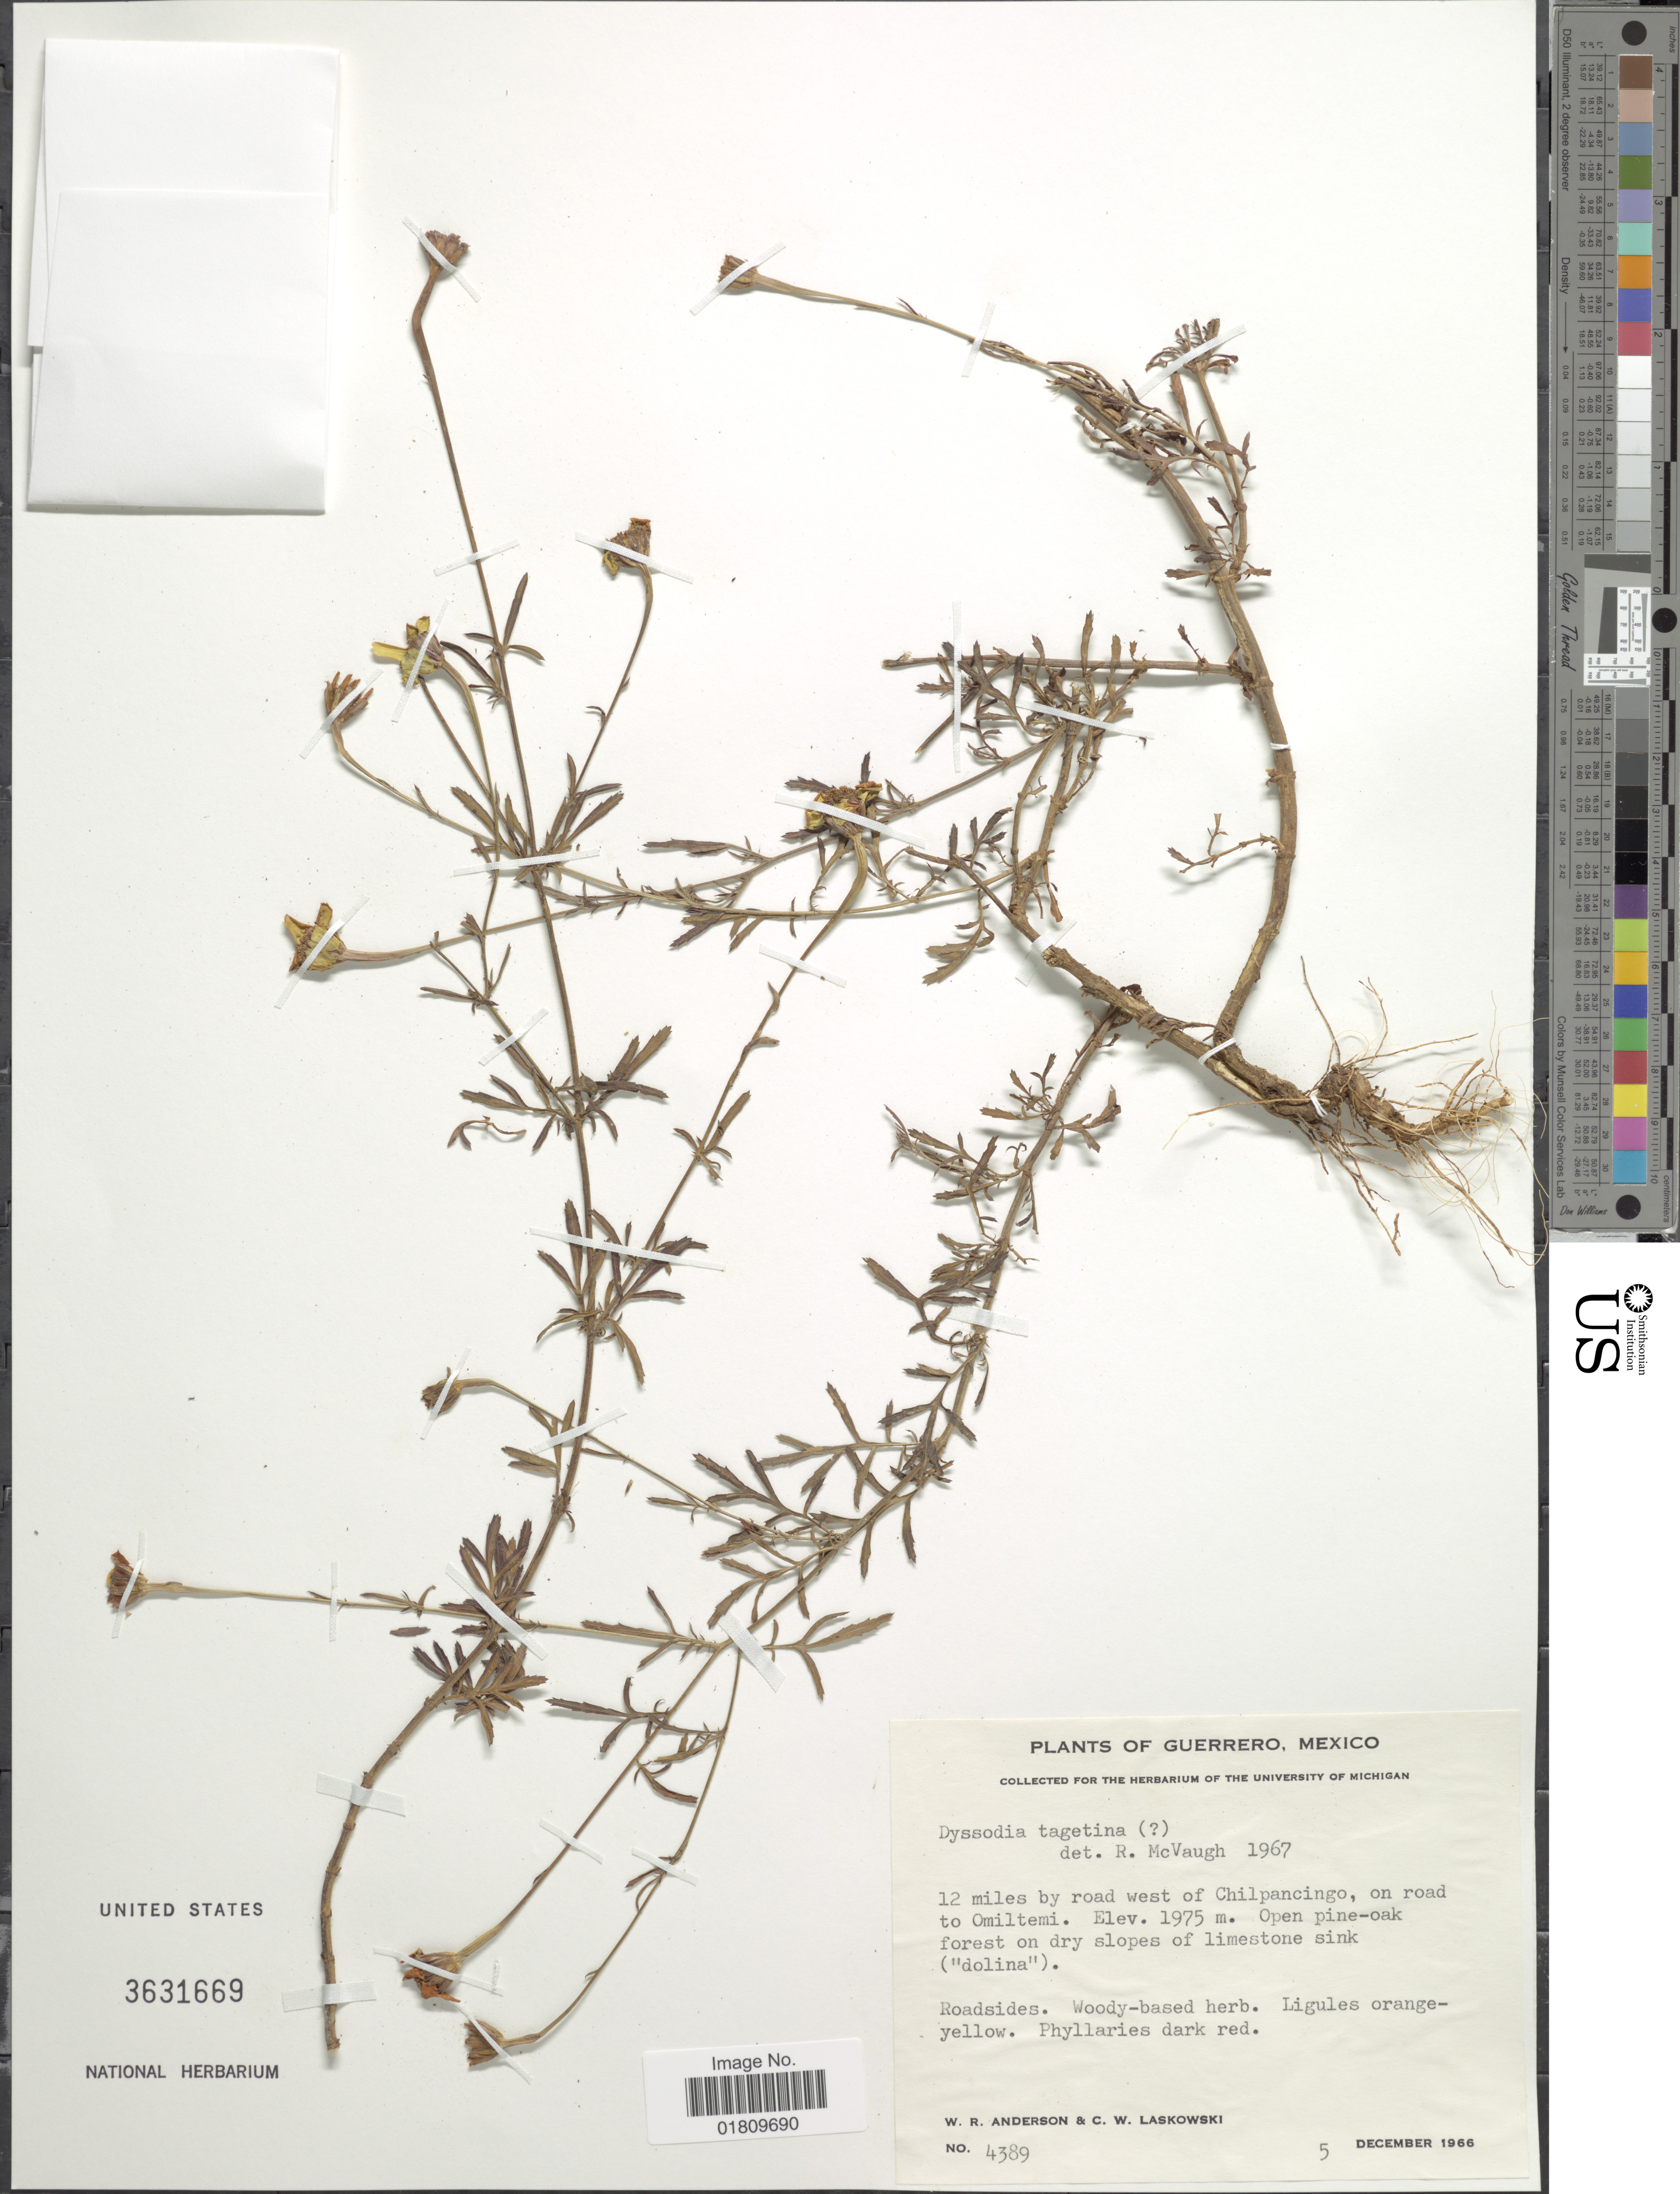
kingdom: Plantae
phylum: Tracheophyta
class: Magnoliopsida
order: Asterales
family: Asteraceae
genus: Dyssodia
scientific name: Dyssodia tagetiflora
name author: Lag.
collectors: W. Anderson & C. Laskowski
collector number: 4389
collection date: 1966-12-05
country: Mexico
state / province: Guerrero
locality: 12 miles by road west of Chilpancingo, on road to Omiltemi, open pine-oak forest on dry slopes of limestone sing ("dolina"), roadsides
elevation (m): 1975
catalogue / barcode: US 3631669